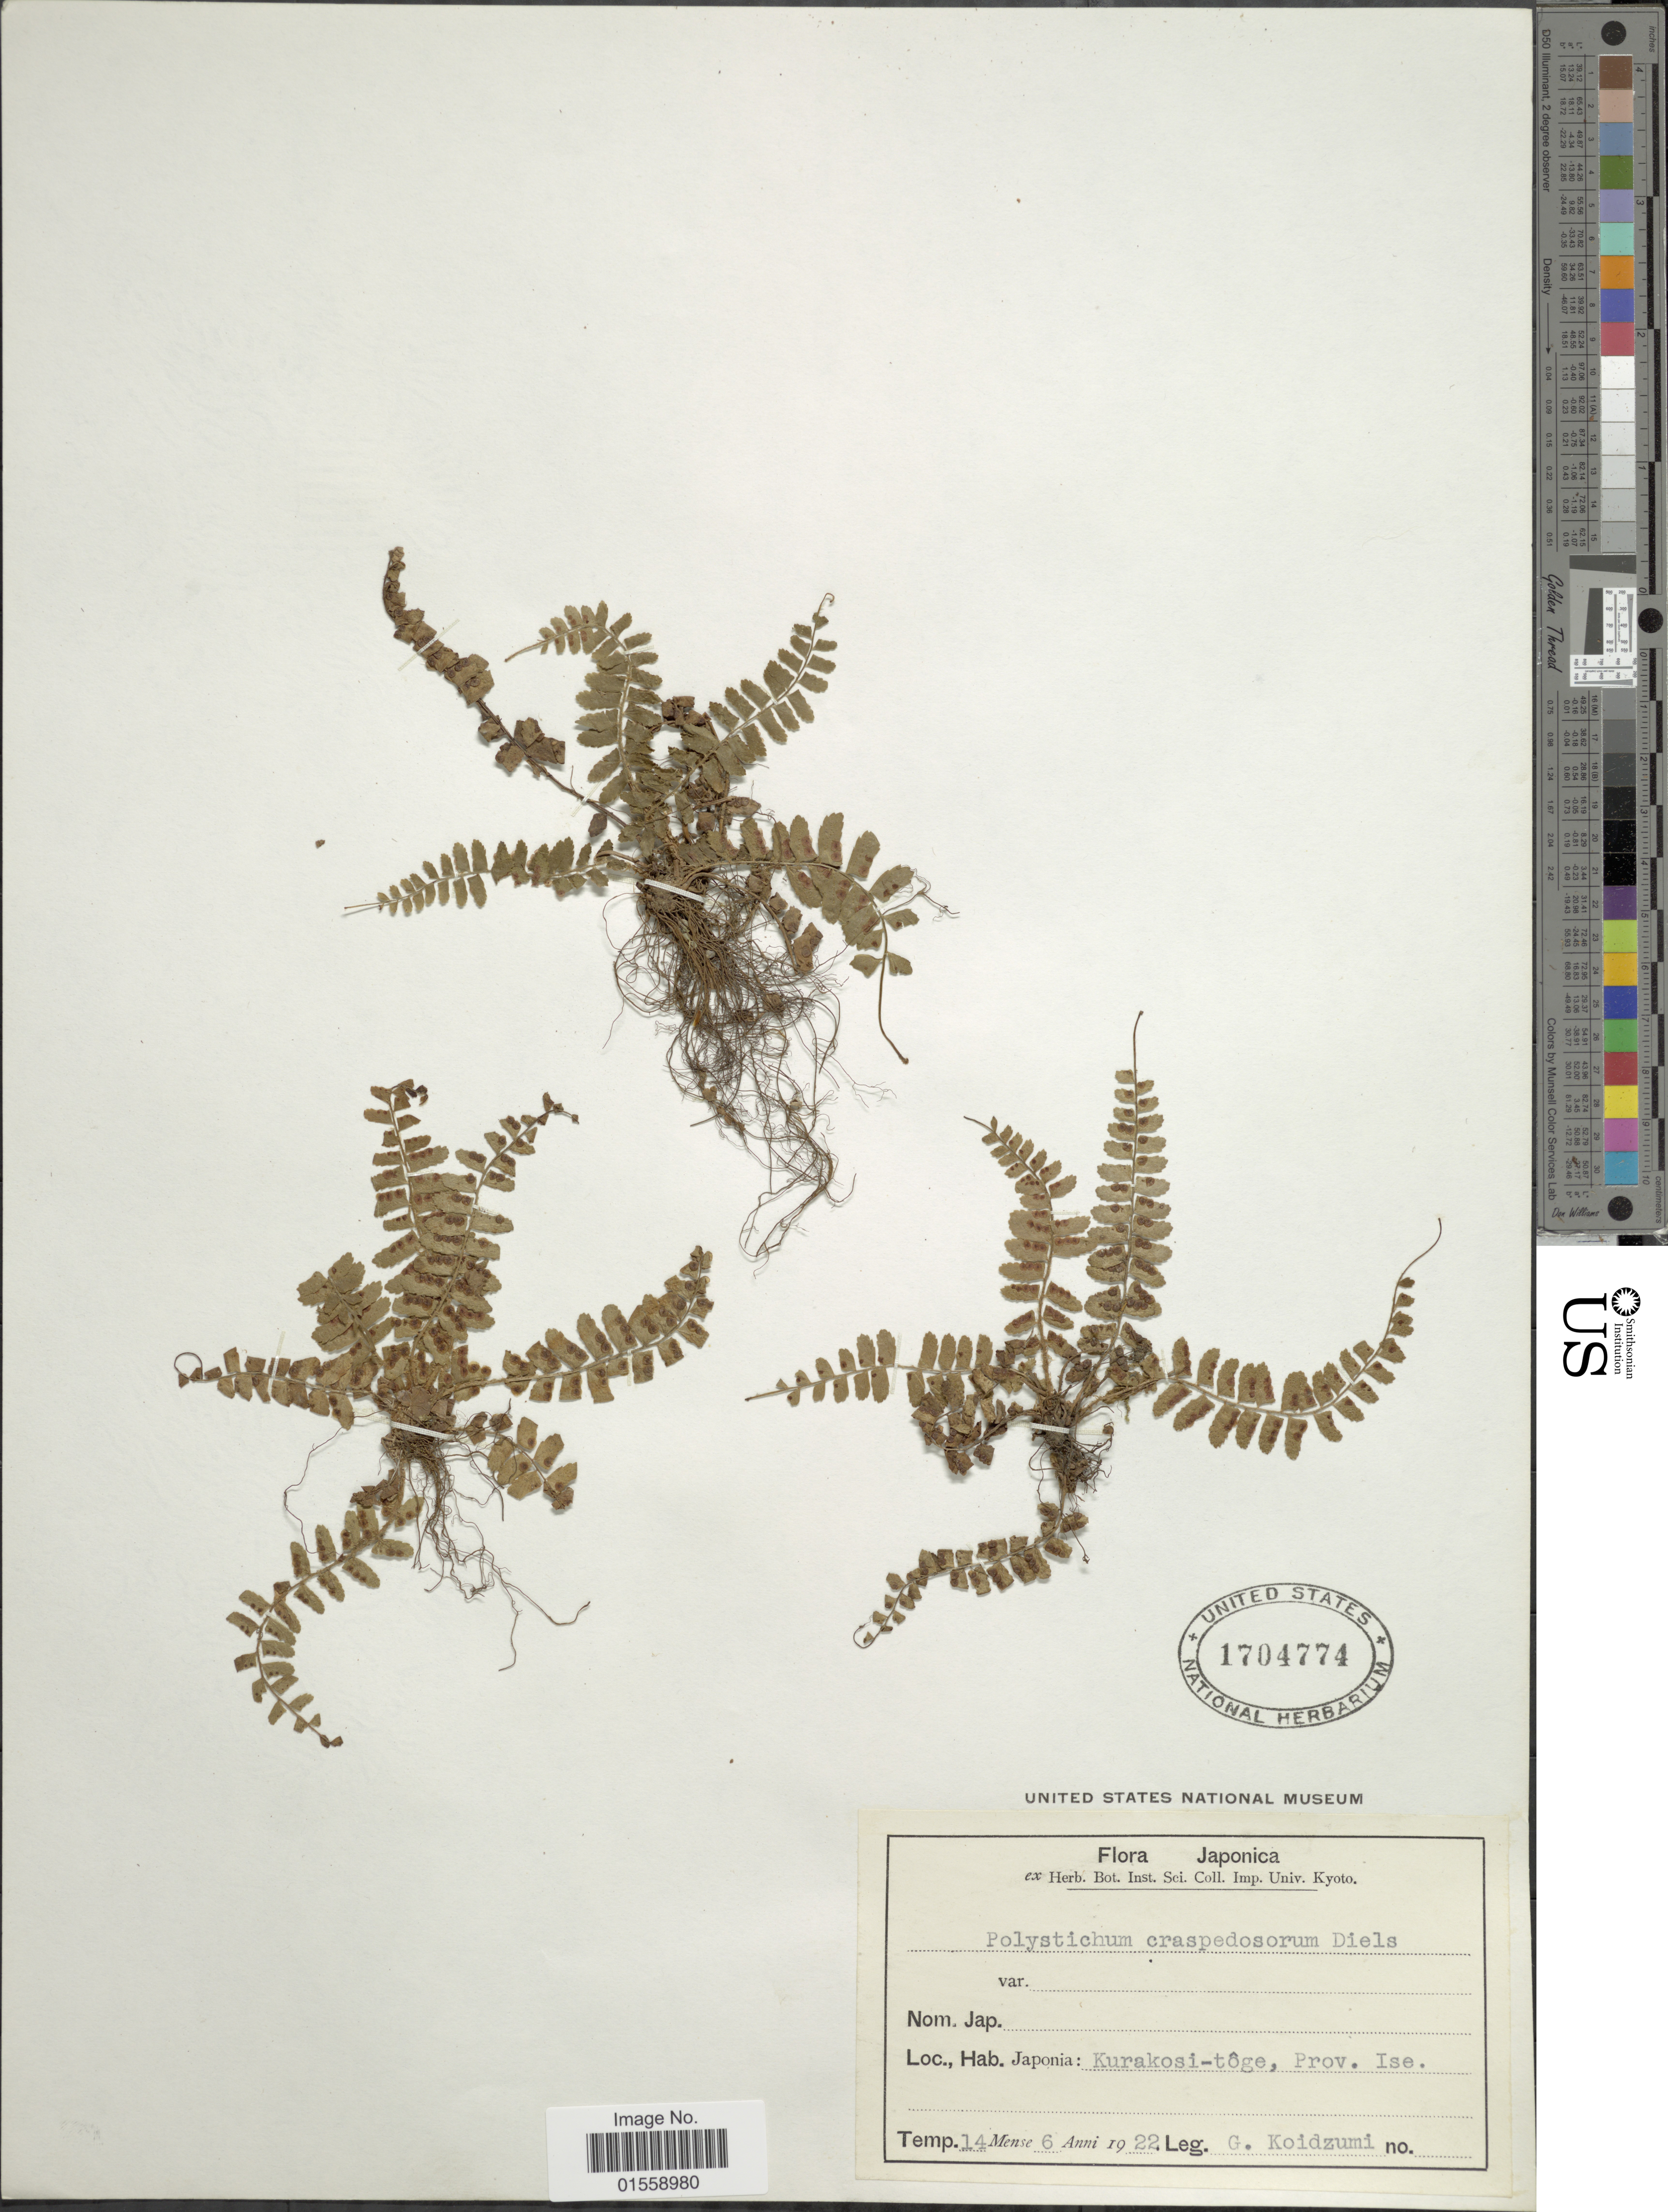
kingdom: Plantae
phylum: Tracheophyta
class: Polypodiopsida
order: Polypodiales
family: Dryopteridaceae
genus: Polystichum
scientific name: Polystichum craspedosorum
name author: (Maxim.) Diels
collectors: G. Koidzumi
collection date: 1922-06-14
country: Japan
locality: Japonia: Kurakosi-toge, Prov. ise.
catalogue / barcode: US 1704774